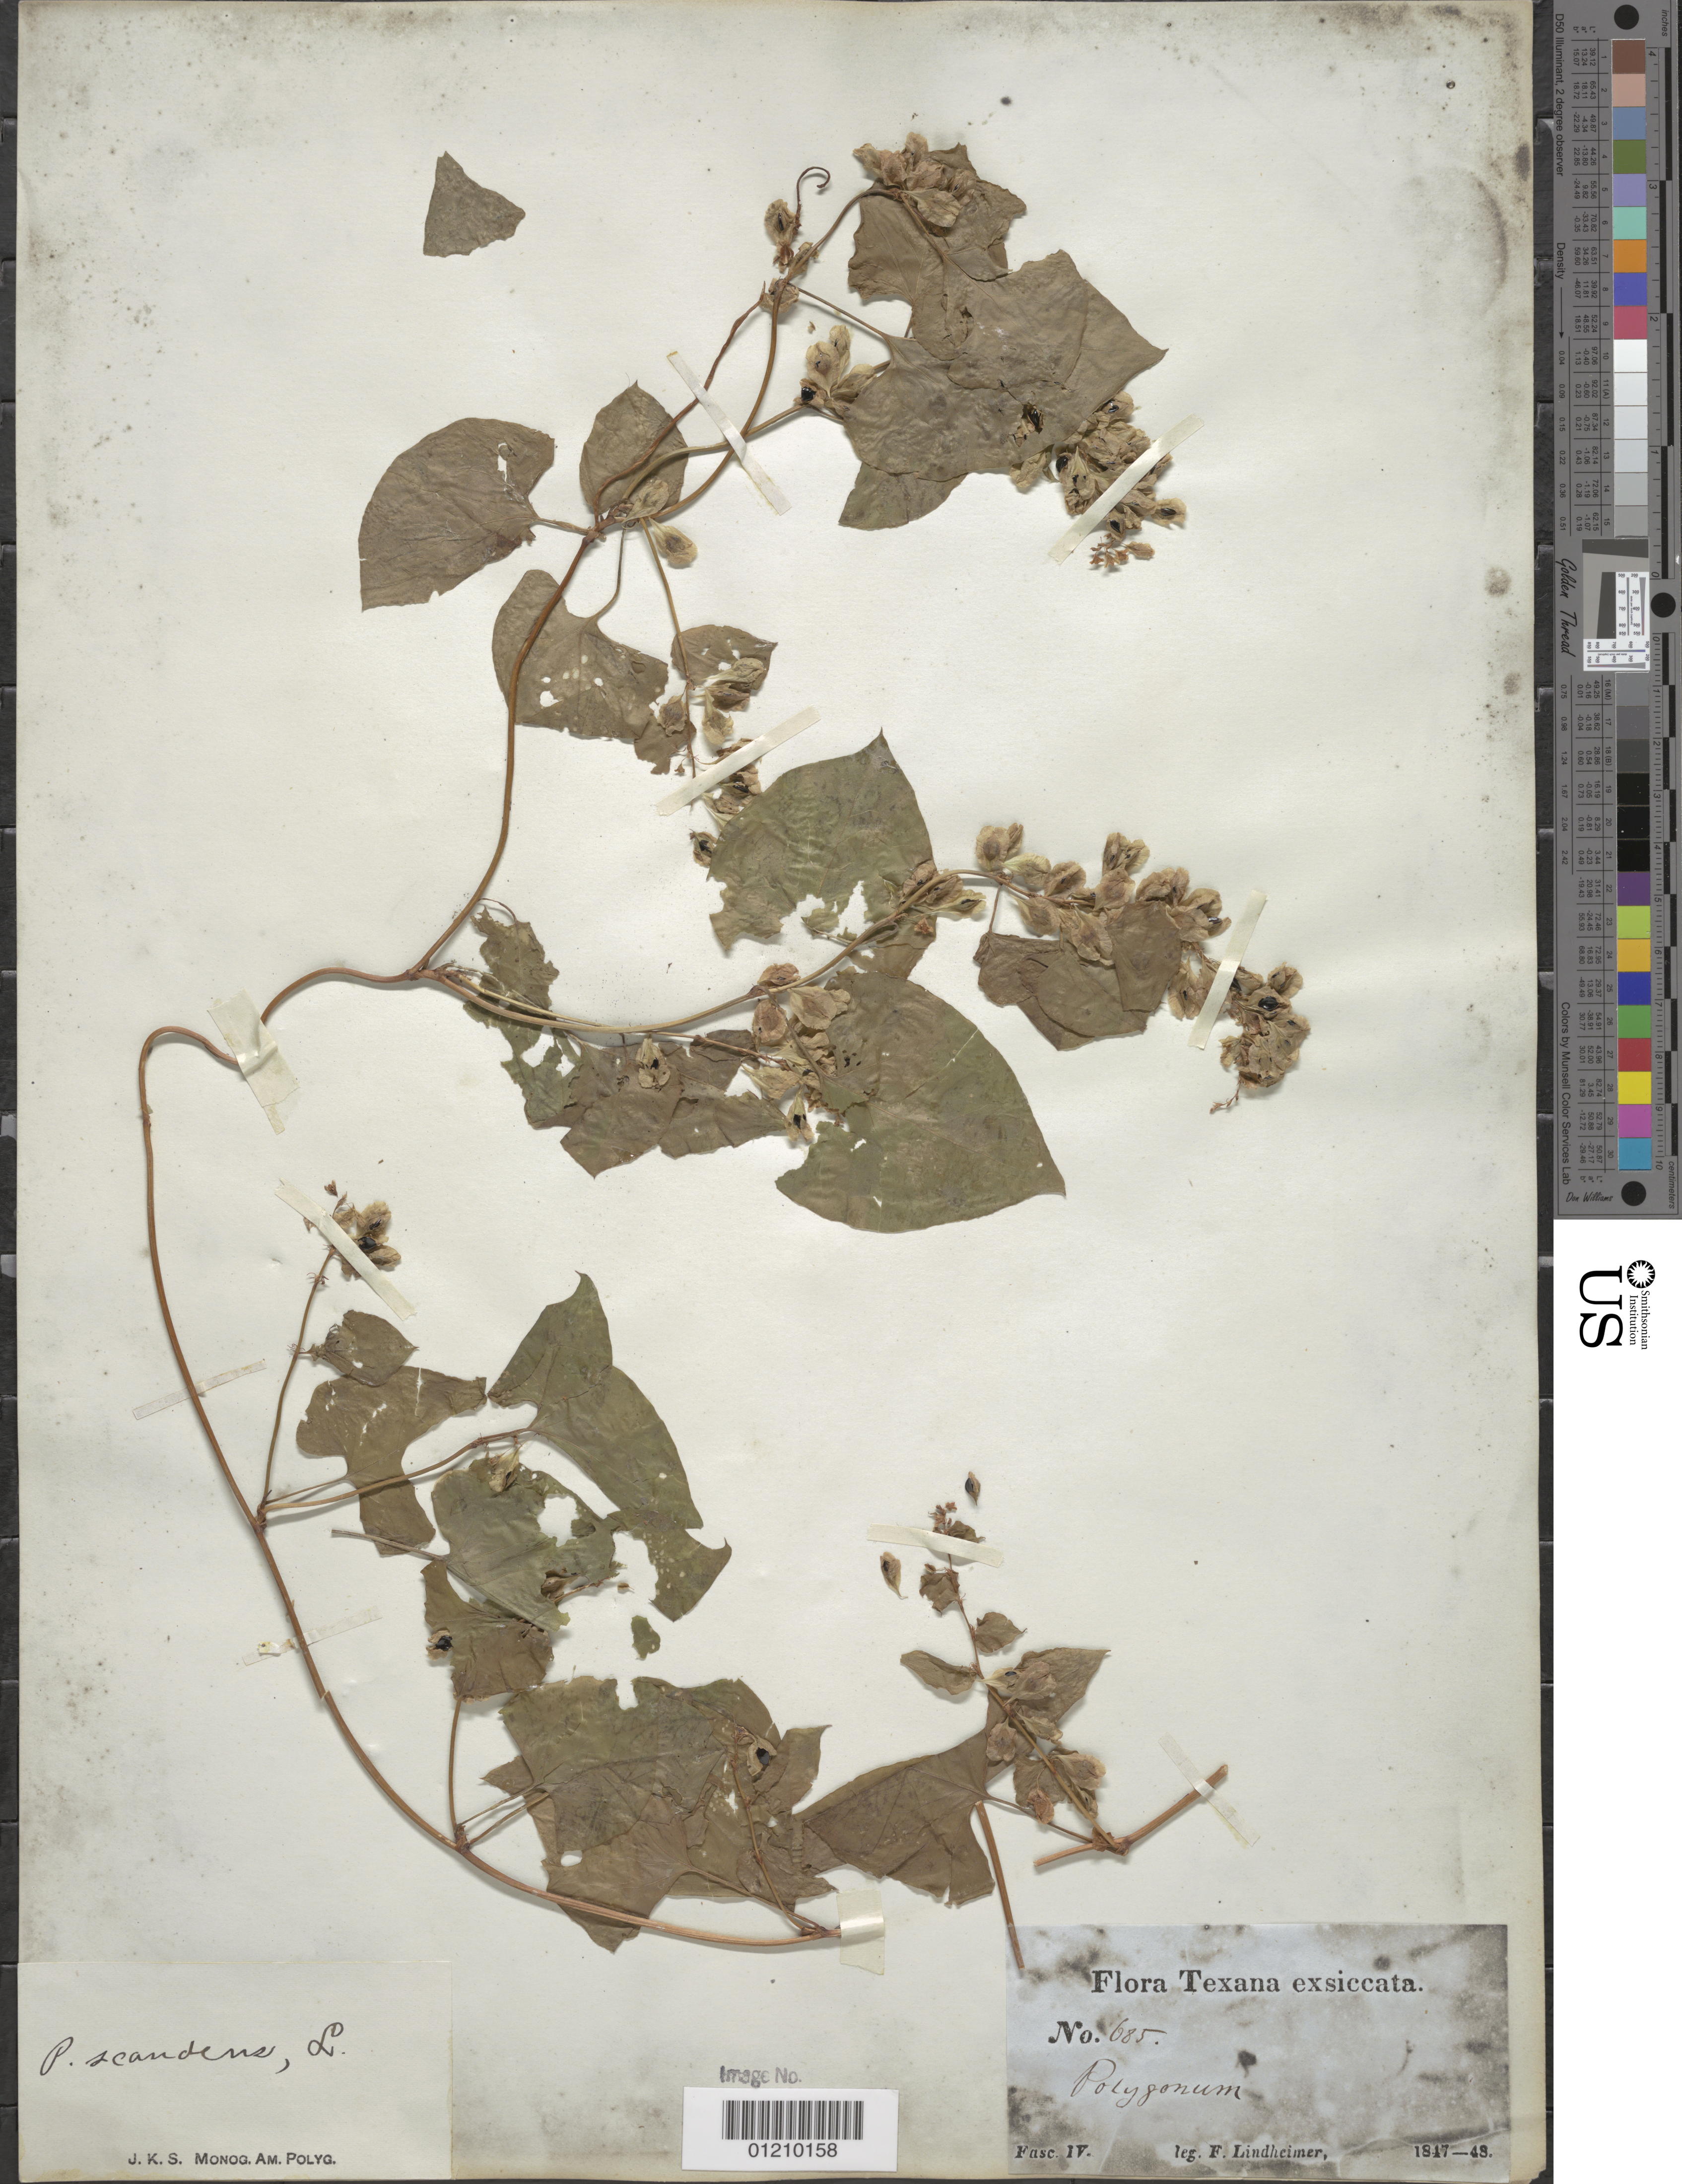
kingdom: Plantae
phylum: Tracheophyta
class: Magnoliopsida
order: Caryophyllales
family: Polygonaceae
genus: Fallopia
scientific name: Fallopia scandens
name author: (L.) Holub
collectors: F. J. Lindheimer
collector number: Fasc. IV 685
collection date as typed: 1847 to -- -- 1848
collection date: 1847/1848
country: United States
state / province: Texas